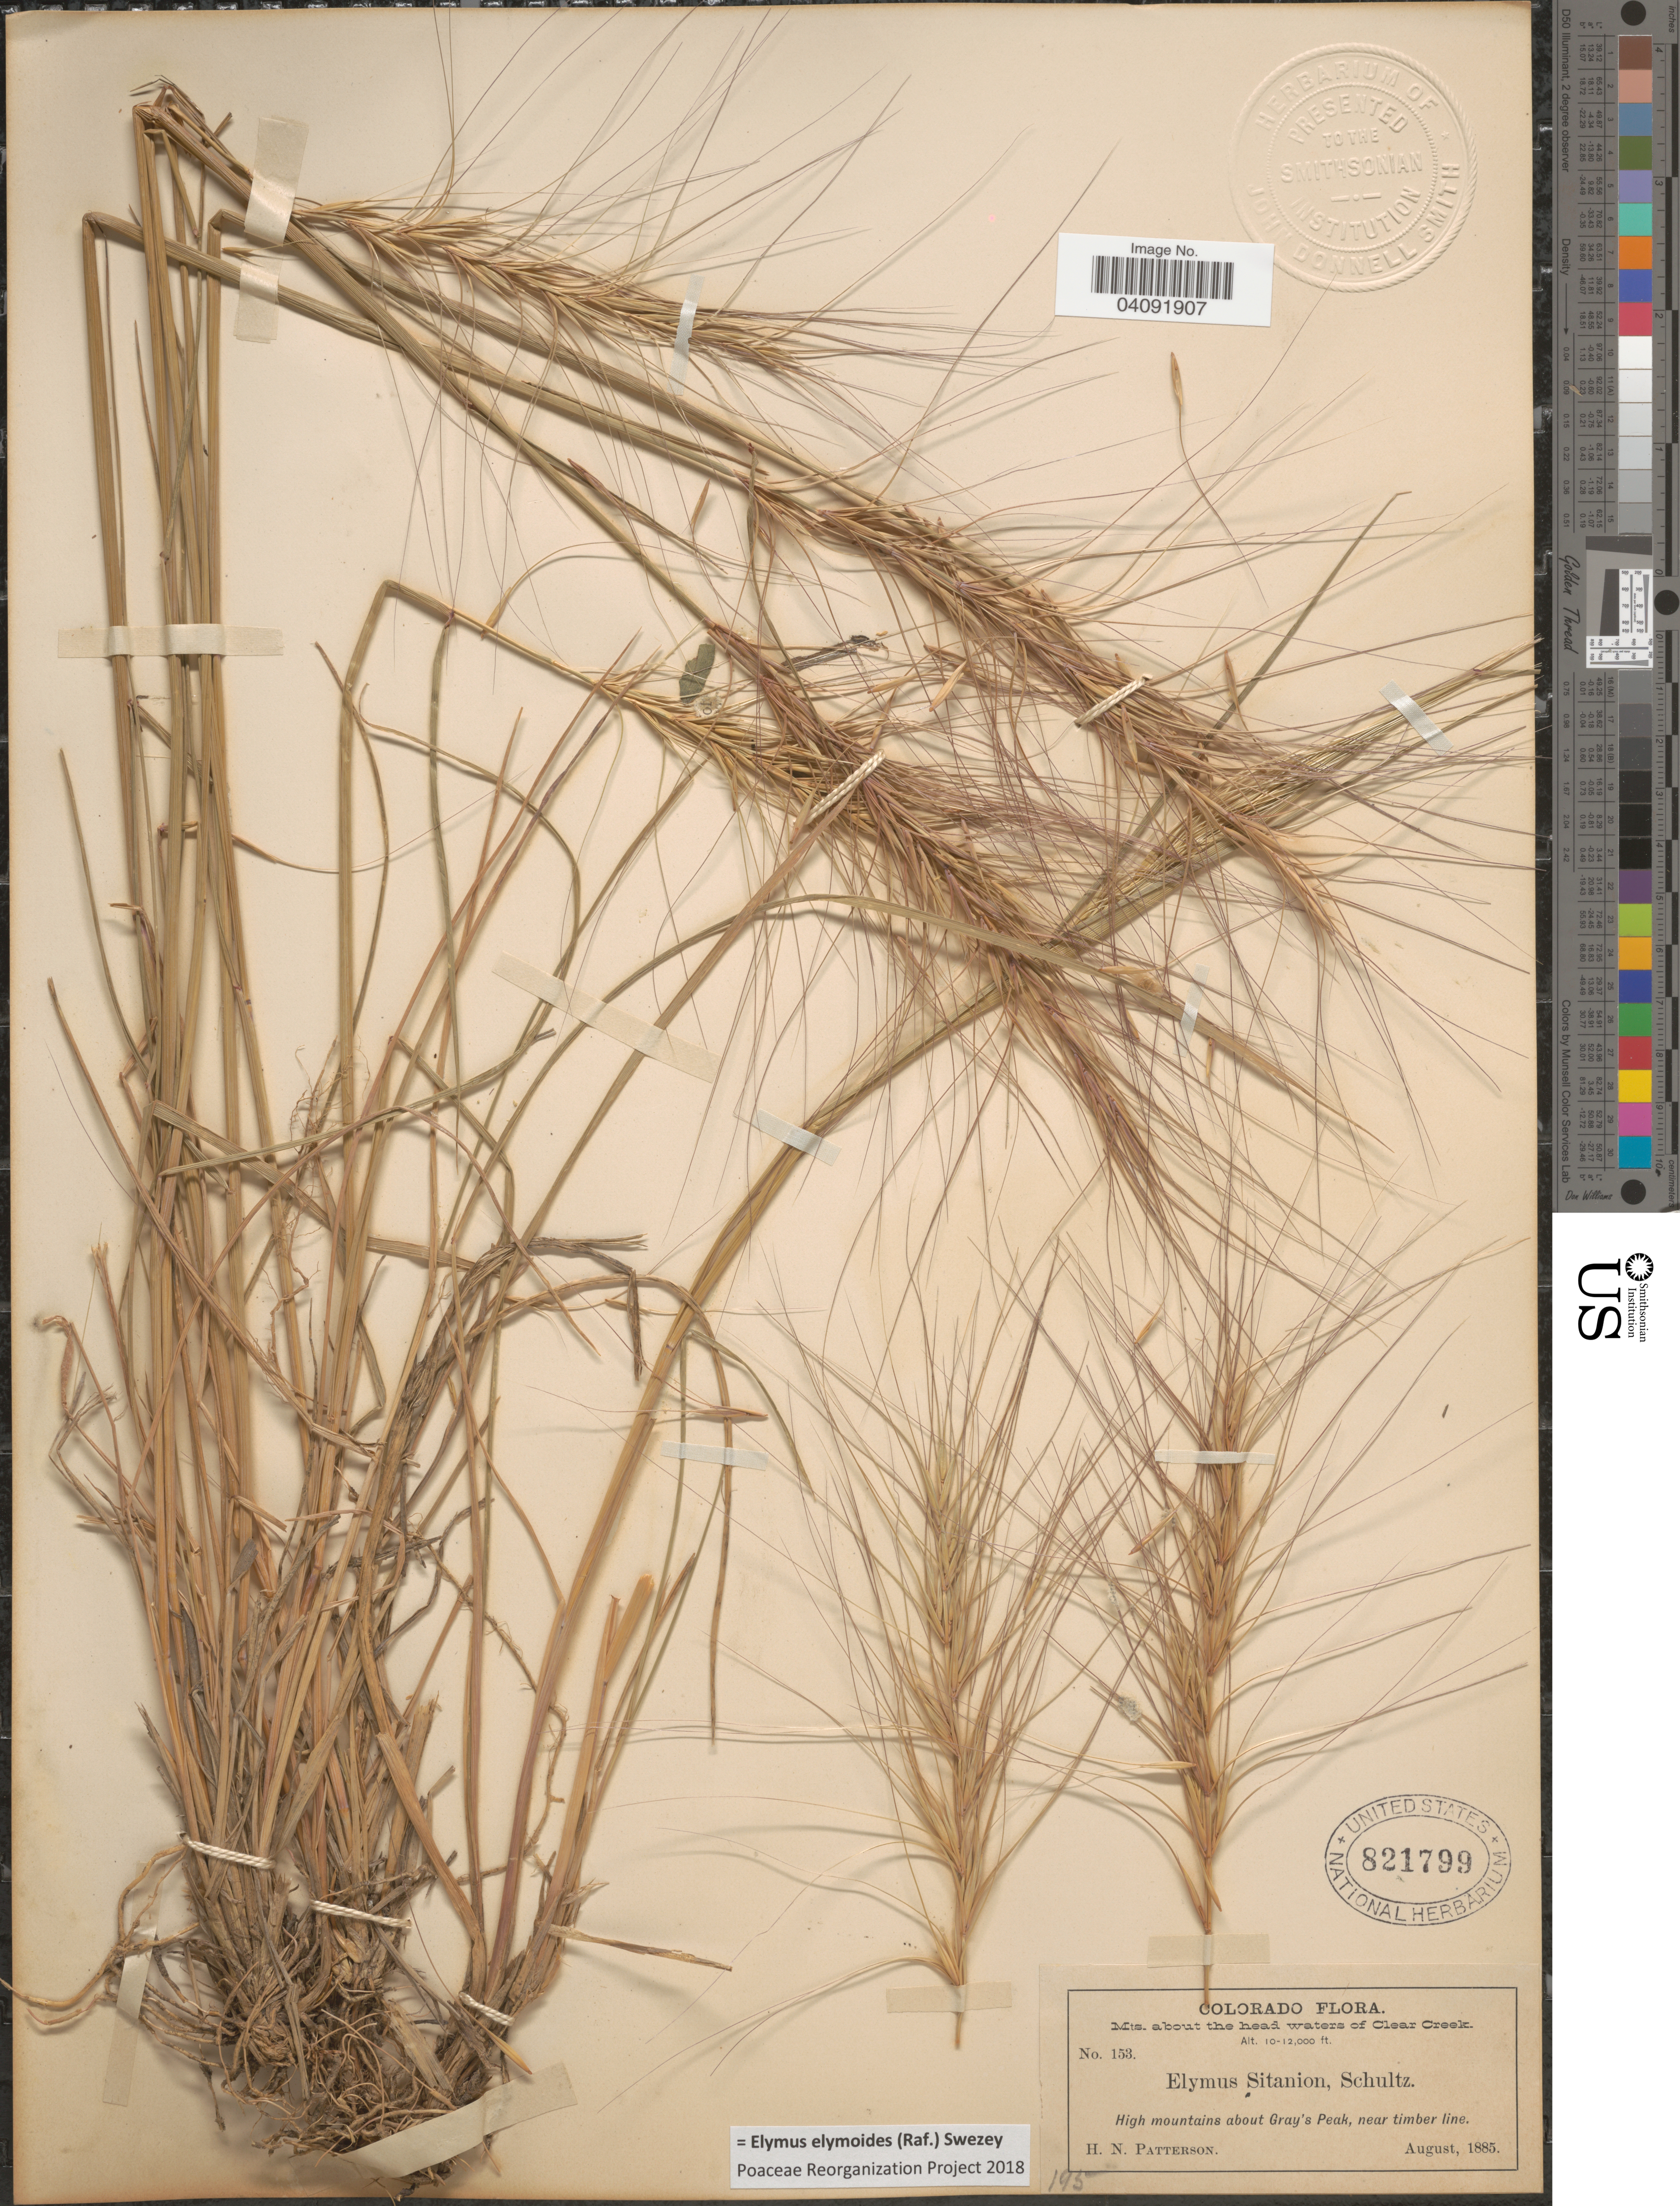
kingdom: Plantae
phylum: Tracheophyta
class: Liliopsida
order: Poales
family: Poaceae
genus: Elymus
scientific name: Elymus elymoides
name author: (Raf.) Swezey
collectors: H. N. Patterson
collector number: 153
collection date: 1885-08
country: United States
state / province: Colorado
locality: Mts. about the head waters of Clear Creek. High mountains about Gray's Peak, near timber line.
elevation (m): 3048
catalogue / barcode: US 821799